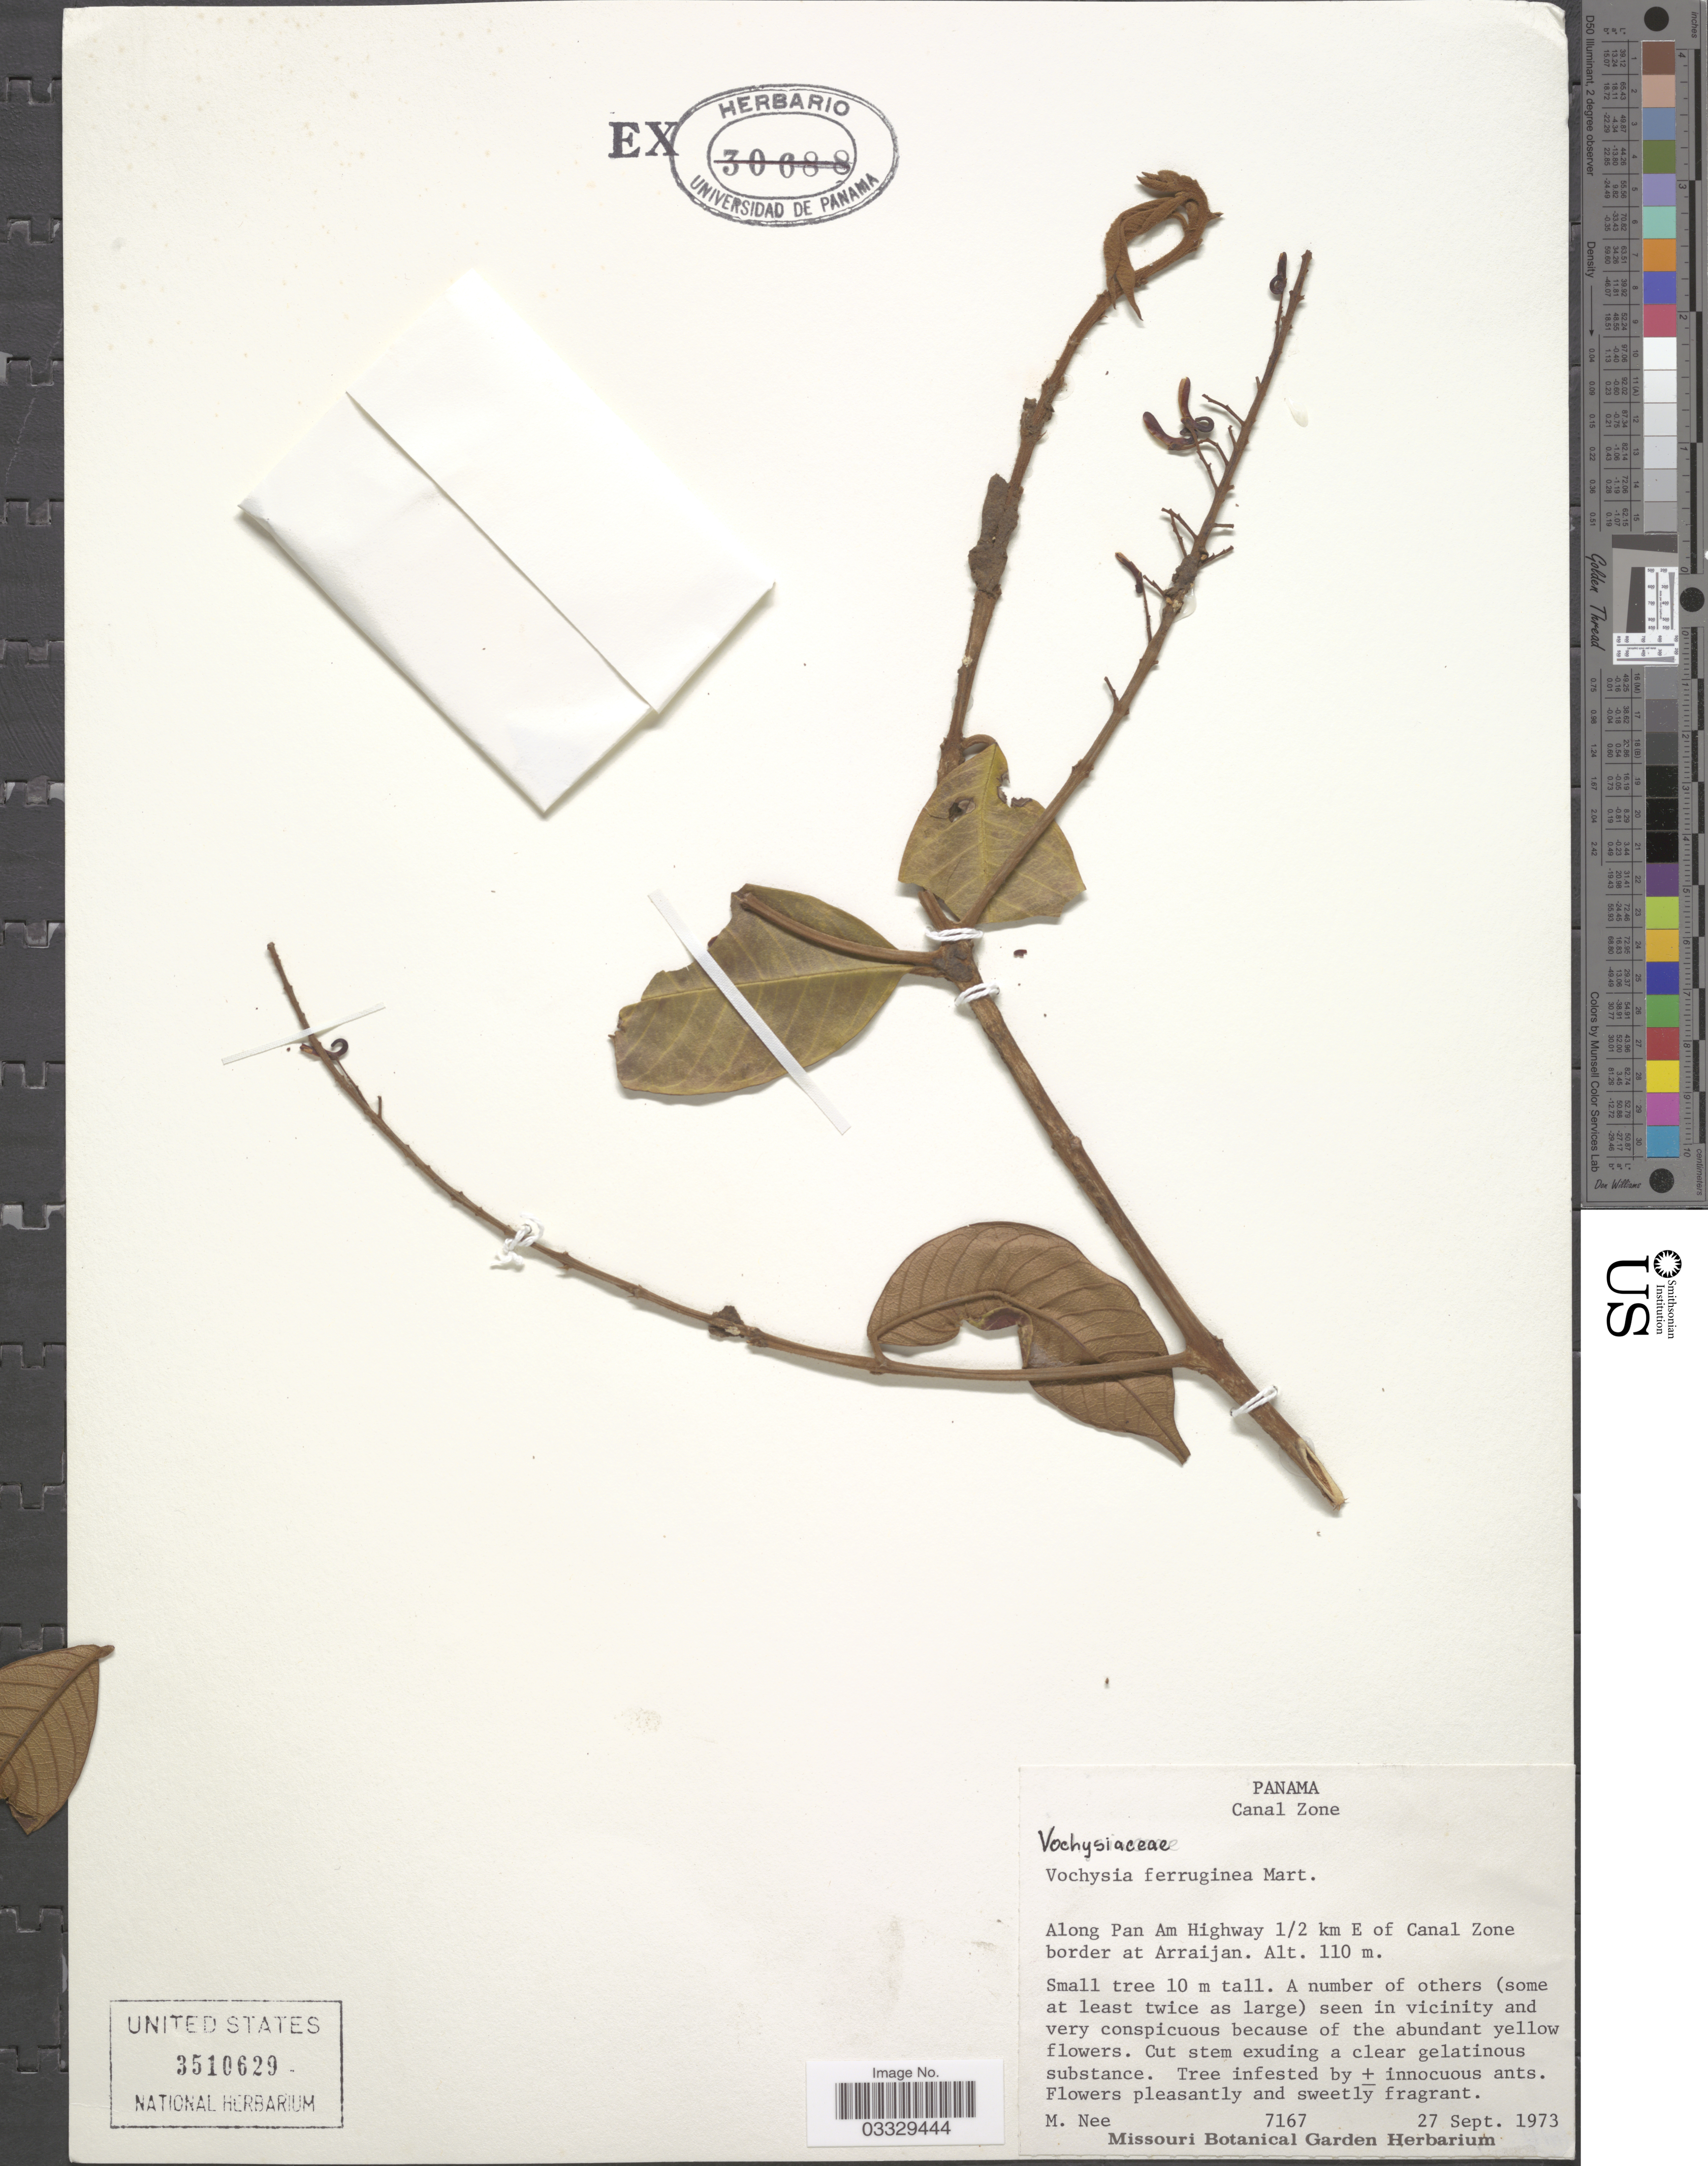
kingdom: Plantae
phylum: Tracheophyta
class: Magnoliopsida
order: Myrtales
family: Vochysiaceae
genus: Vochysia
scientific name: Vochysia ferruginea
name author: Mart.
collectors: M. Nee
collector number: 7167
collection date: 1973-09-27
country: Panama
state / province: Colón / Panamá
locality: Canal Zone. Along Pan Am Highway. 1/2 km E of Canal Zone border at Arraijan.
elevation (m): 110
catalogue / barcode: US 3510629